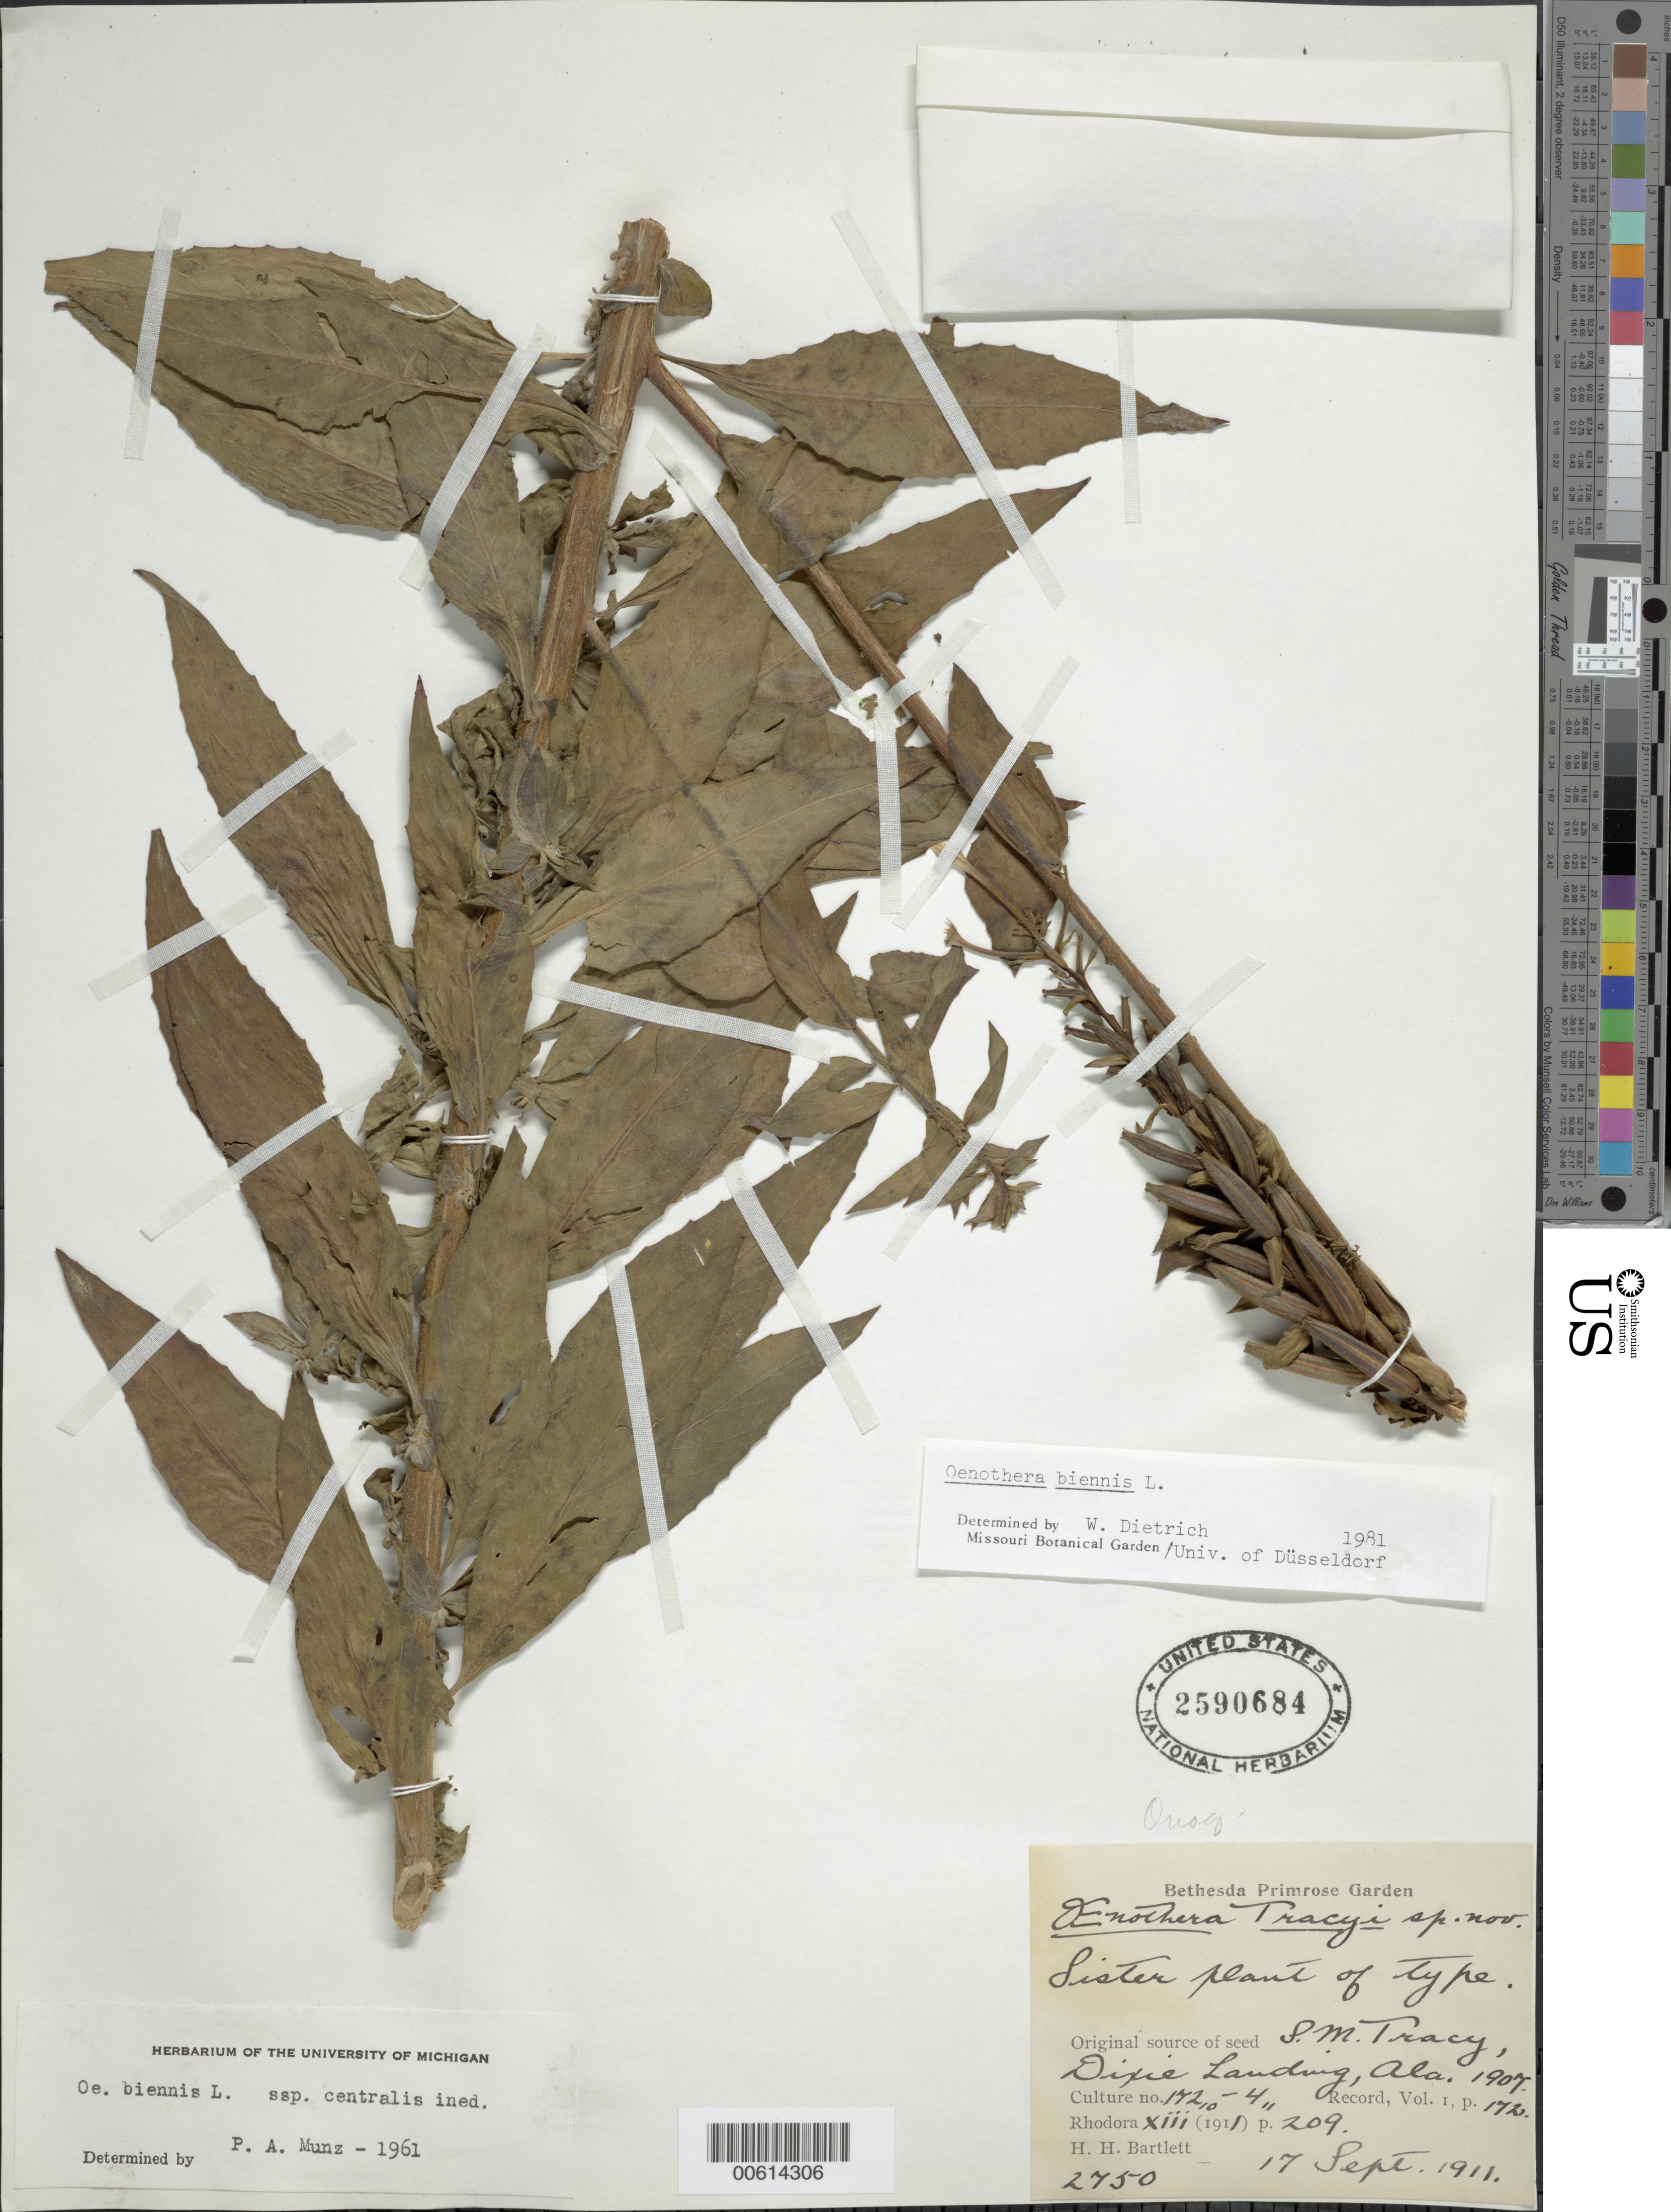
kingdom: Plantae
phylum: Tracheophyta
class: Magnoliopsida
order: Myrtales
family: Onagraceae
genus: Oenothera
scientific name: Oenothera biennis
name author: L.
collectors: H. H. Bartlett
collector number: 2750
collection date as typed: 17 Sep 1911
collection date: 1911-09-17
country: United States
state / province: Alabama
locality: Dixie Landing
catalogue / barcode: US 2590684